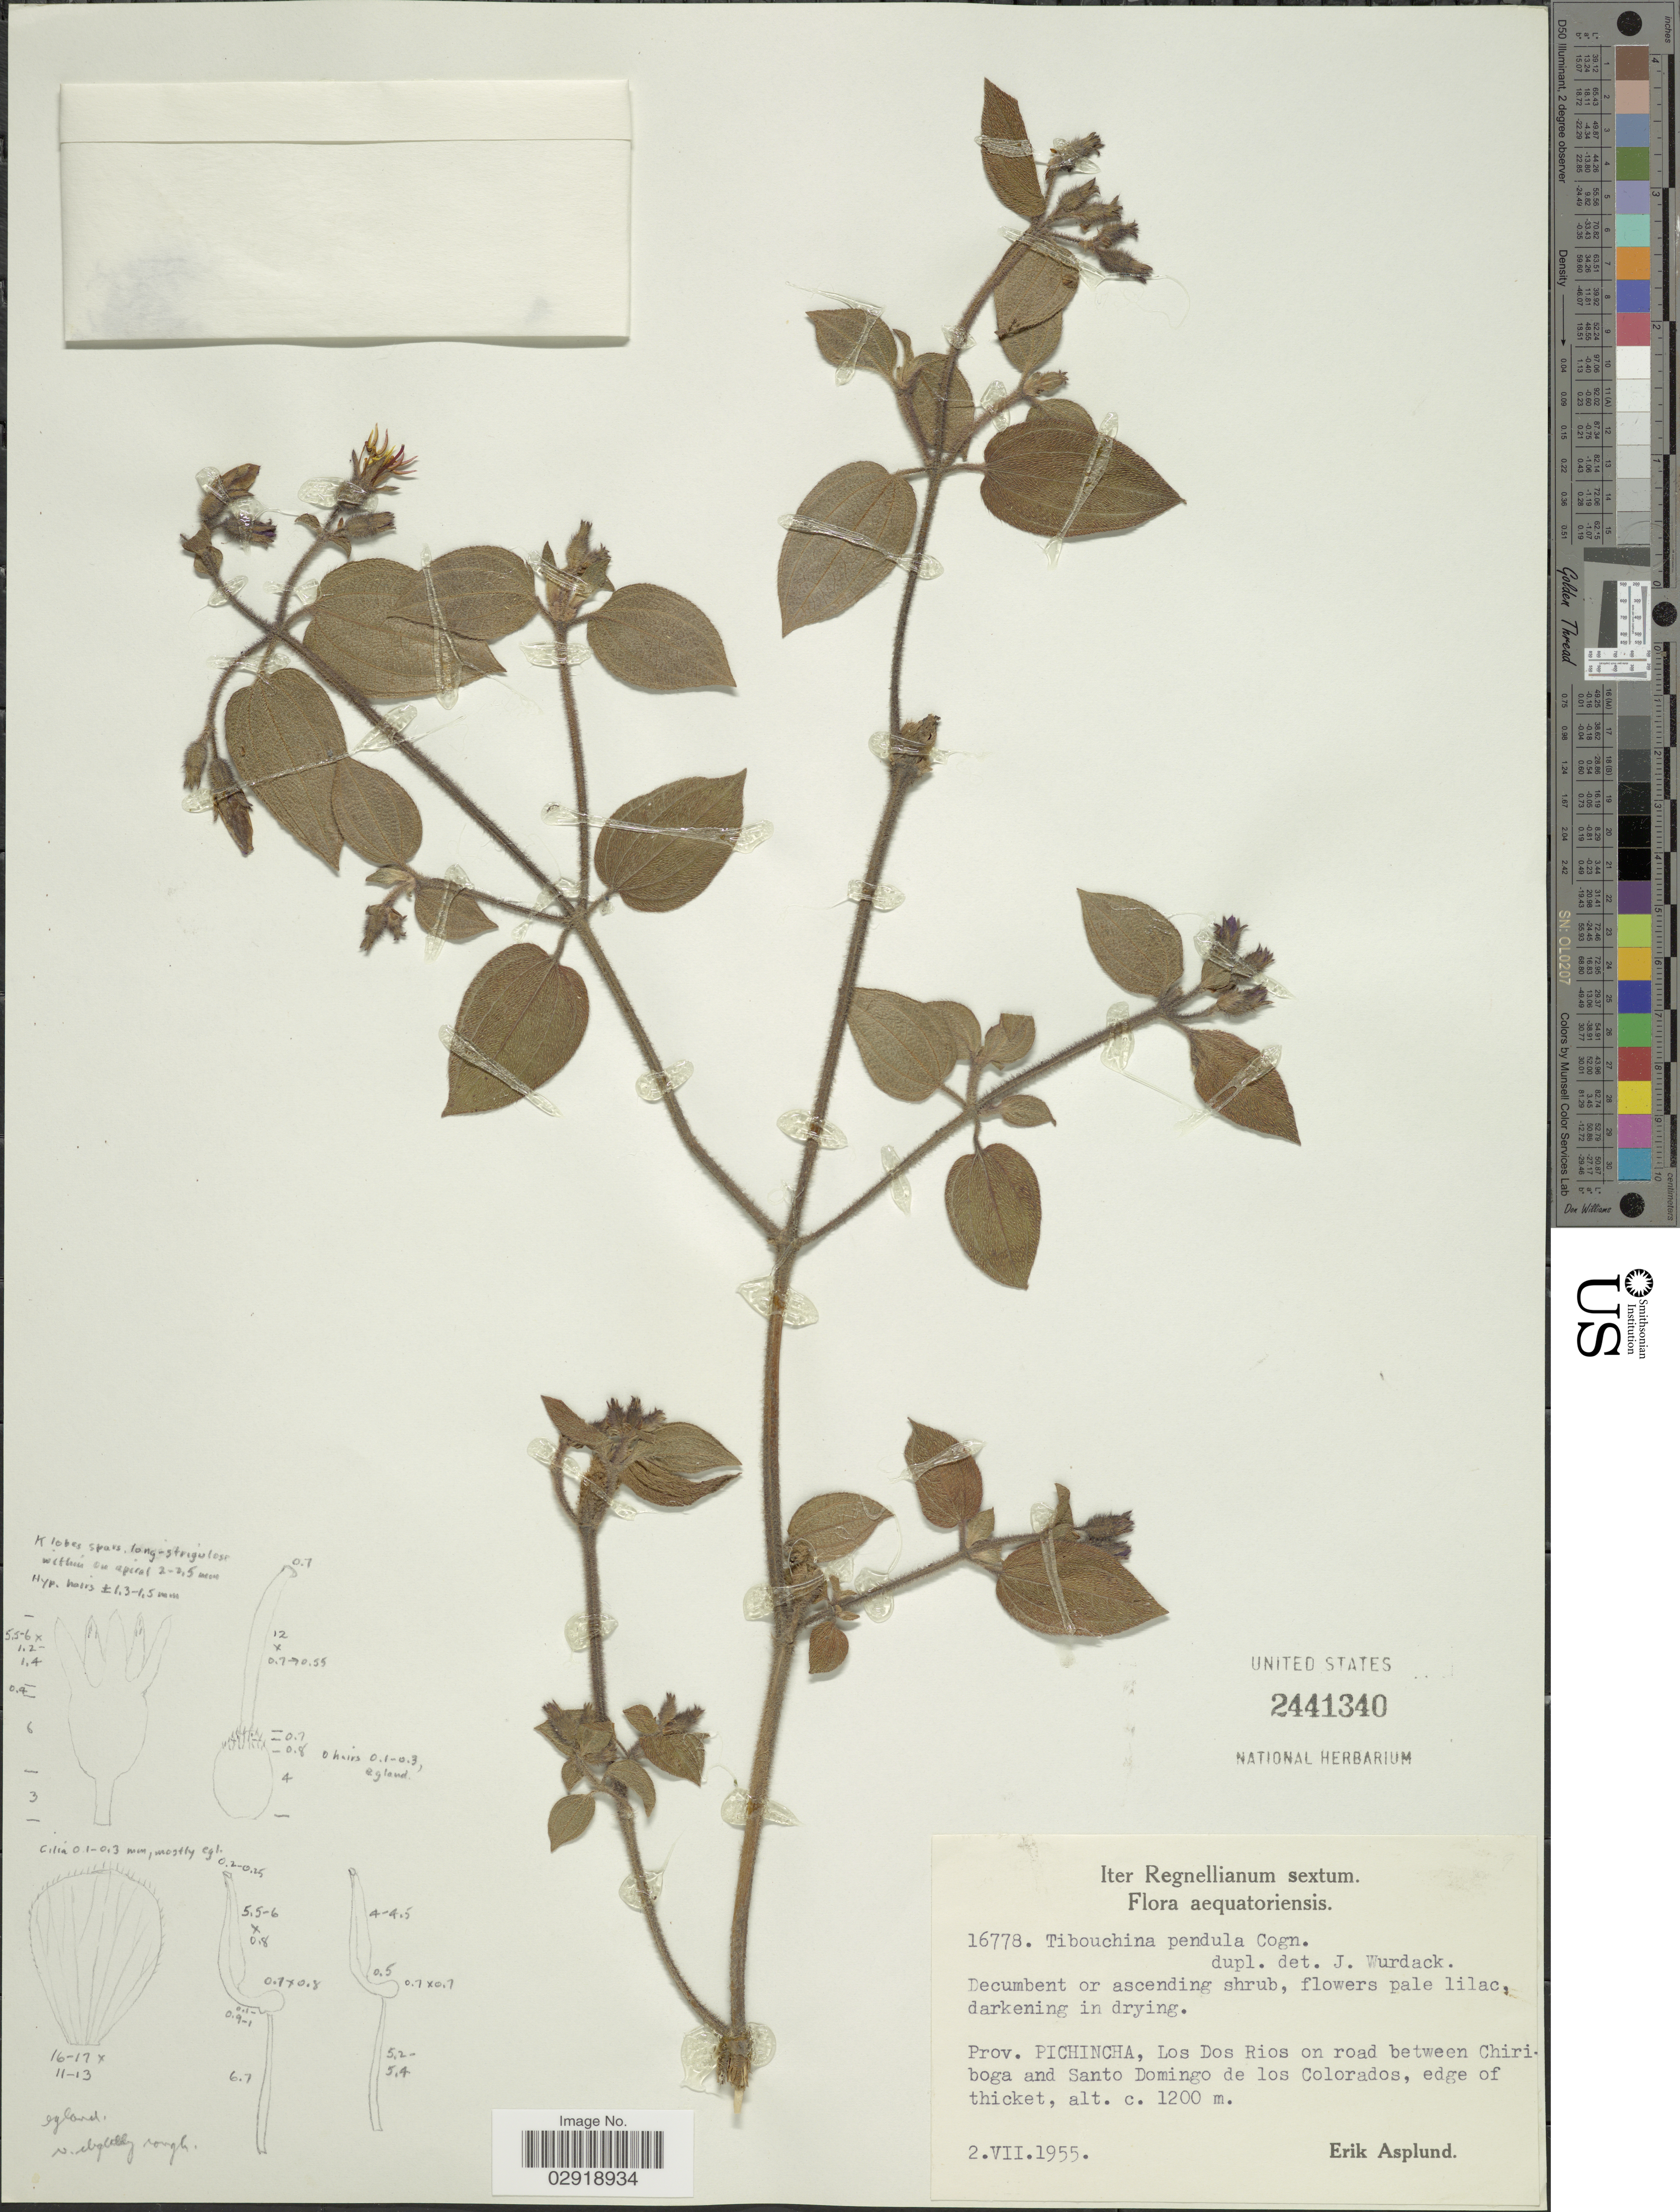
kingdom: Plantae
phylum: Tracheophyta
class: Magnoliopsida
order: Myrtales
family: Melastomataceae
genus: Chaetogastra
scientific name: Chaetogastra pendula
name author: (Cogn.) P.J.F. Guim. & Michelang.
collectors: E. Asplund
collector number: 16778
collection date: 1955-07-02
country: Ecuador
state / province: Pichincha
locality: Los Dos Rios on road between Chiriboga and Santo Domingo de los Colorados, edge of thicket.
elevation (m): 1200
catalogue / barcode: US 2441340